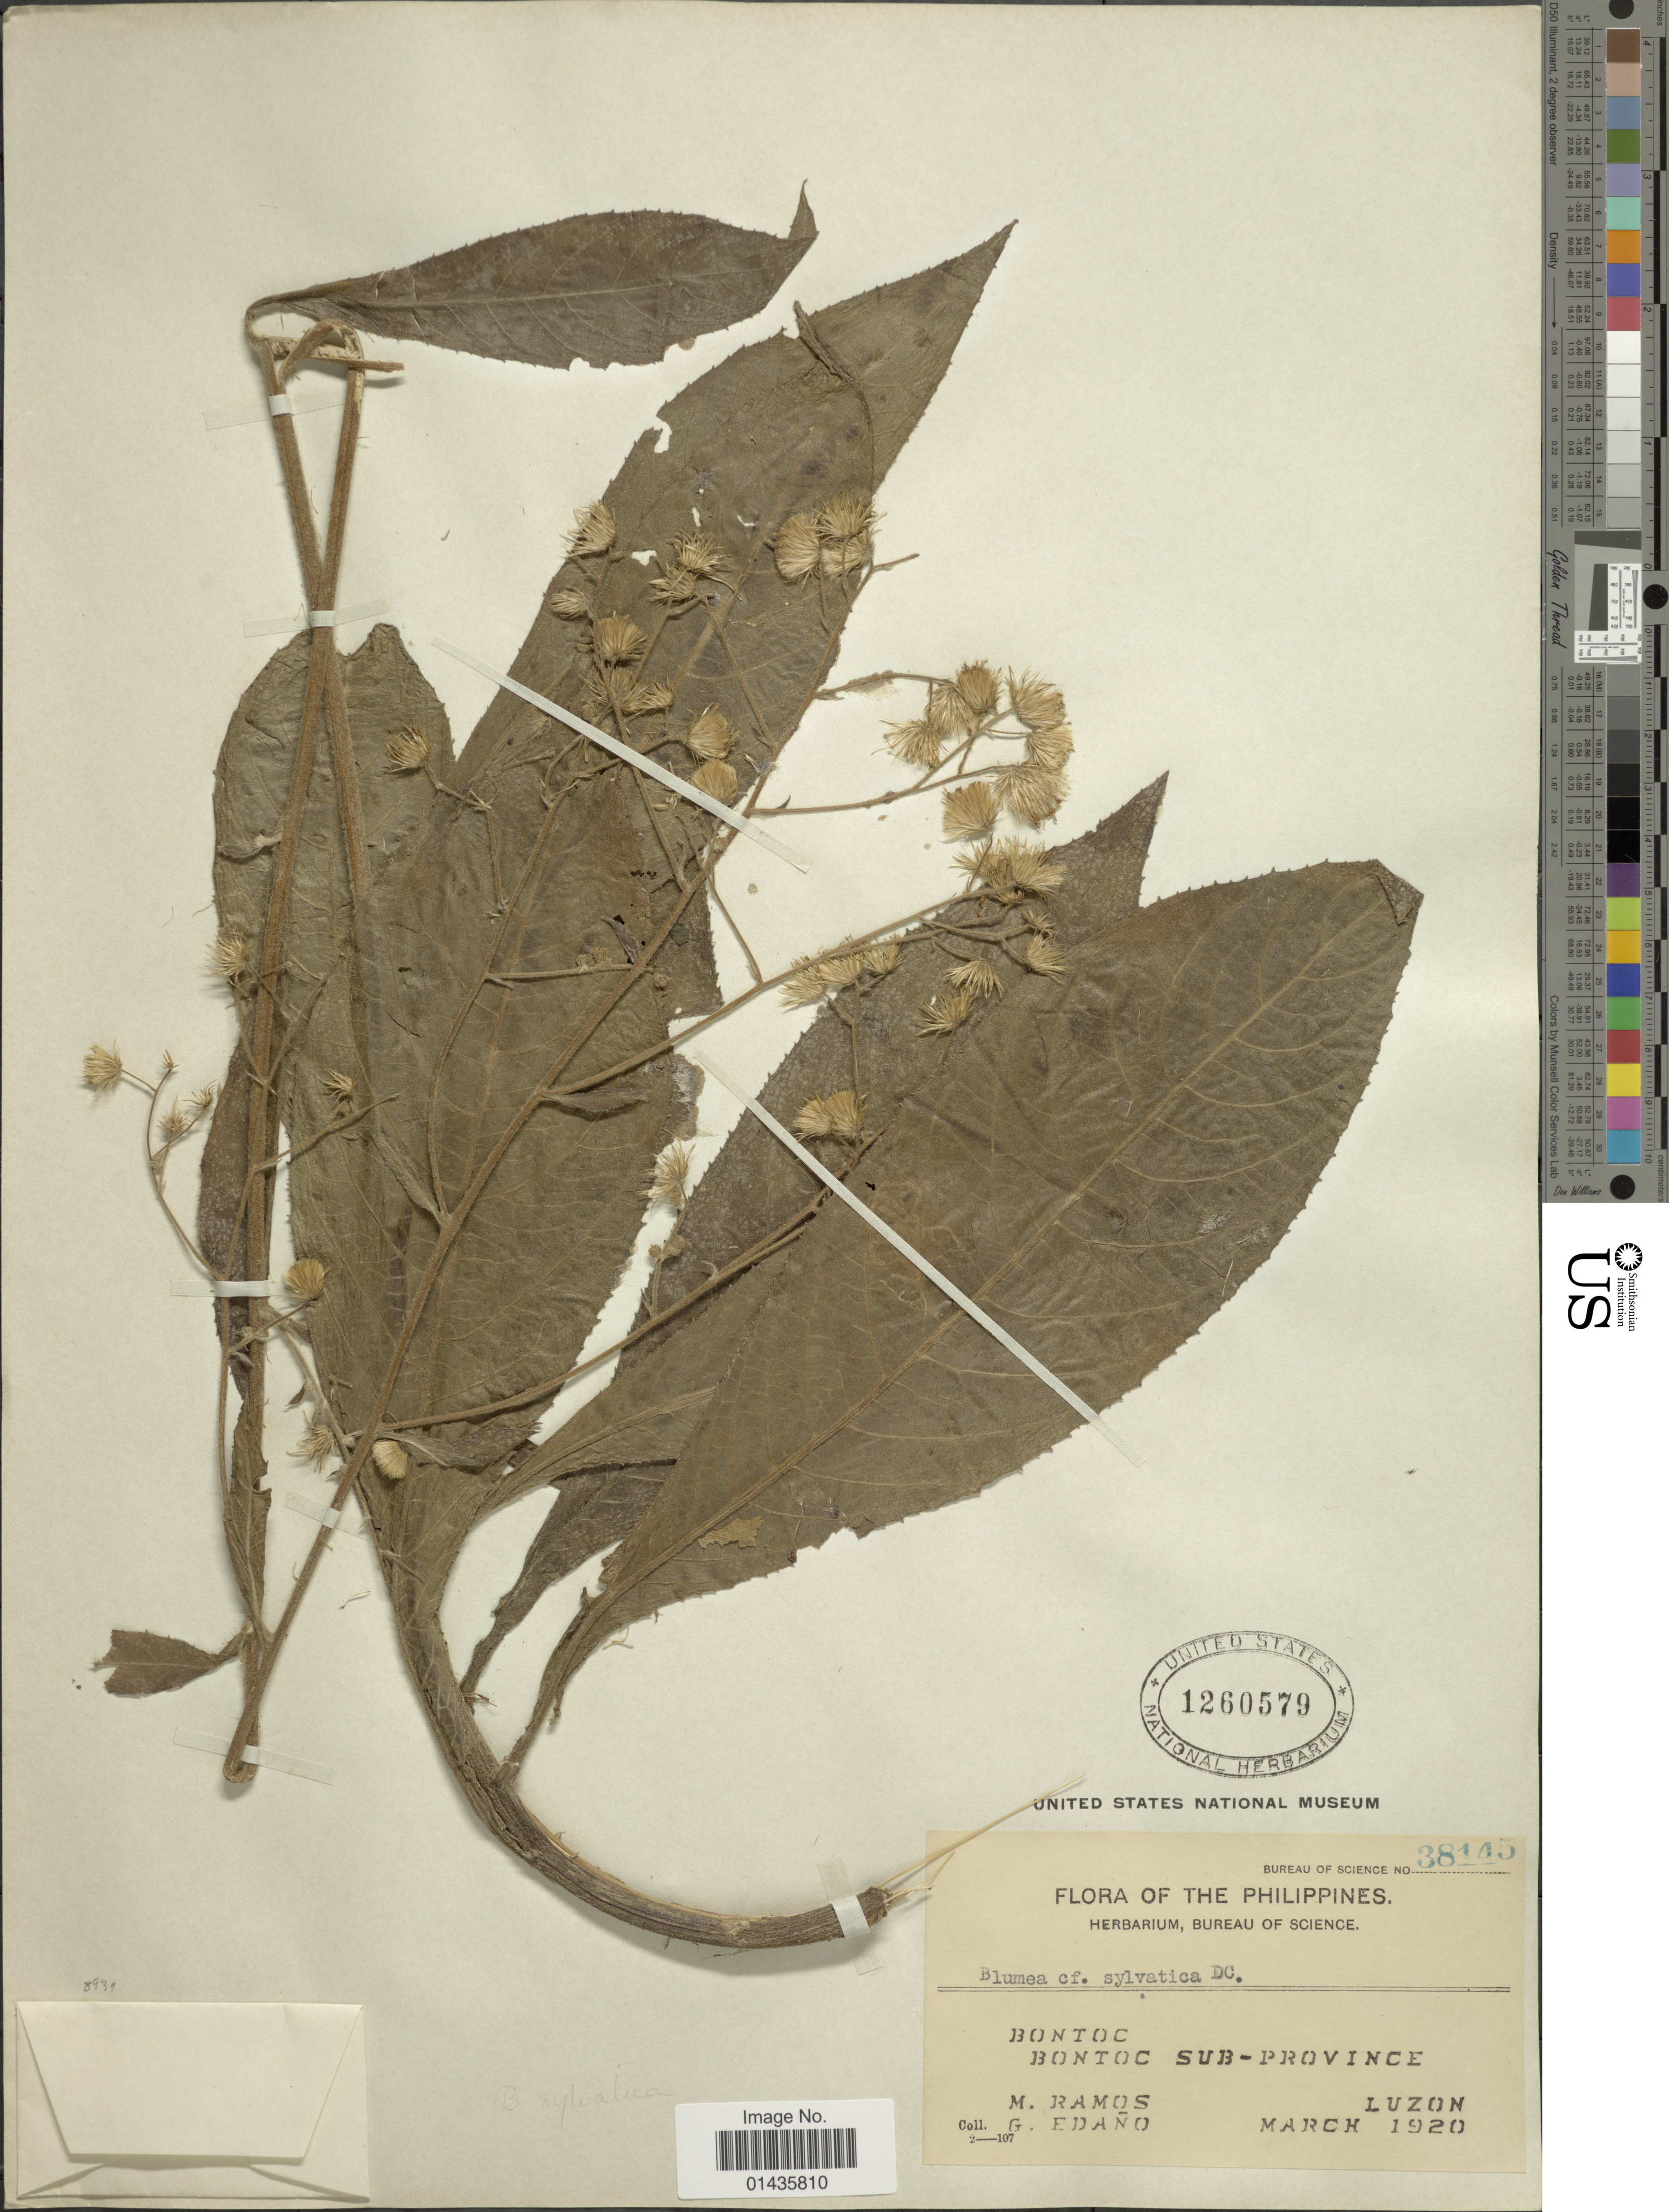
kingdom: Plantae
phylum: Tracheophyta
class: Magnoliopsida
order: Asterales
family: Asteraceae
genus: Blumea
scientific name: Blumea sylvatica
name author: (Blume) DC.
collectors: M. Ramos & G. Edaño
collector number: Bureau of Science 38145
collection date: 1920-03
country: Philippines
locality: Bontoc, Bontoc Sub-Province, Luzon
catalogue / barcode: US 1260579